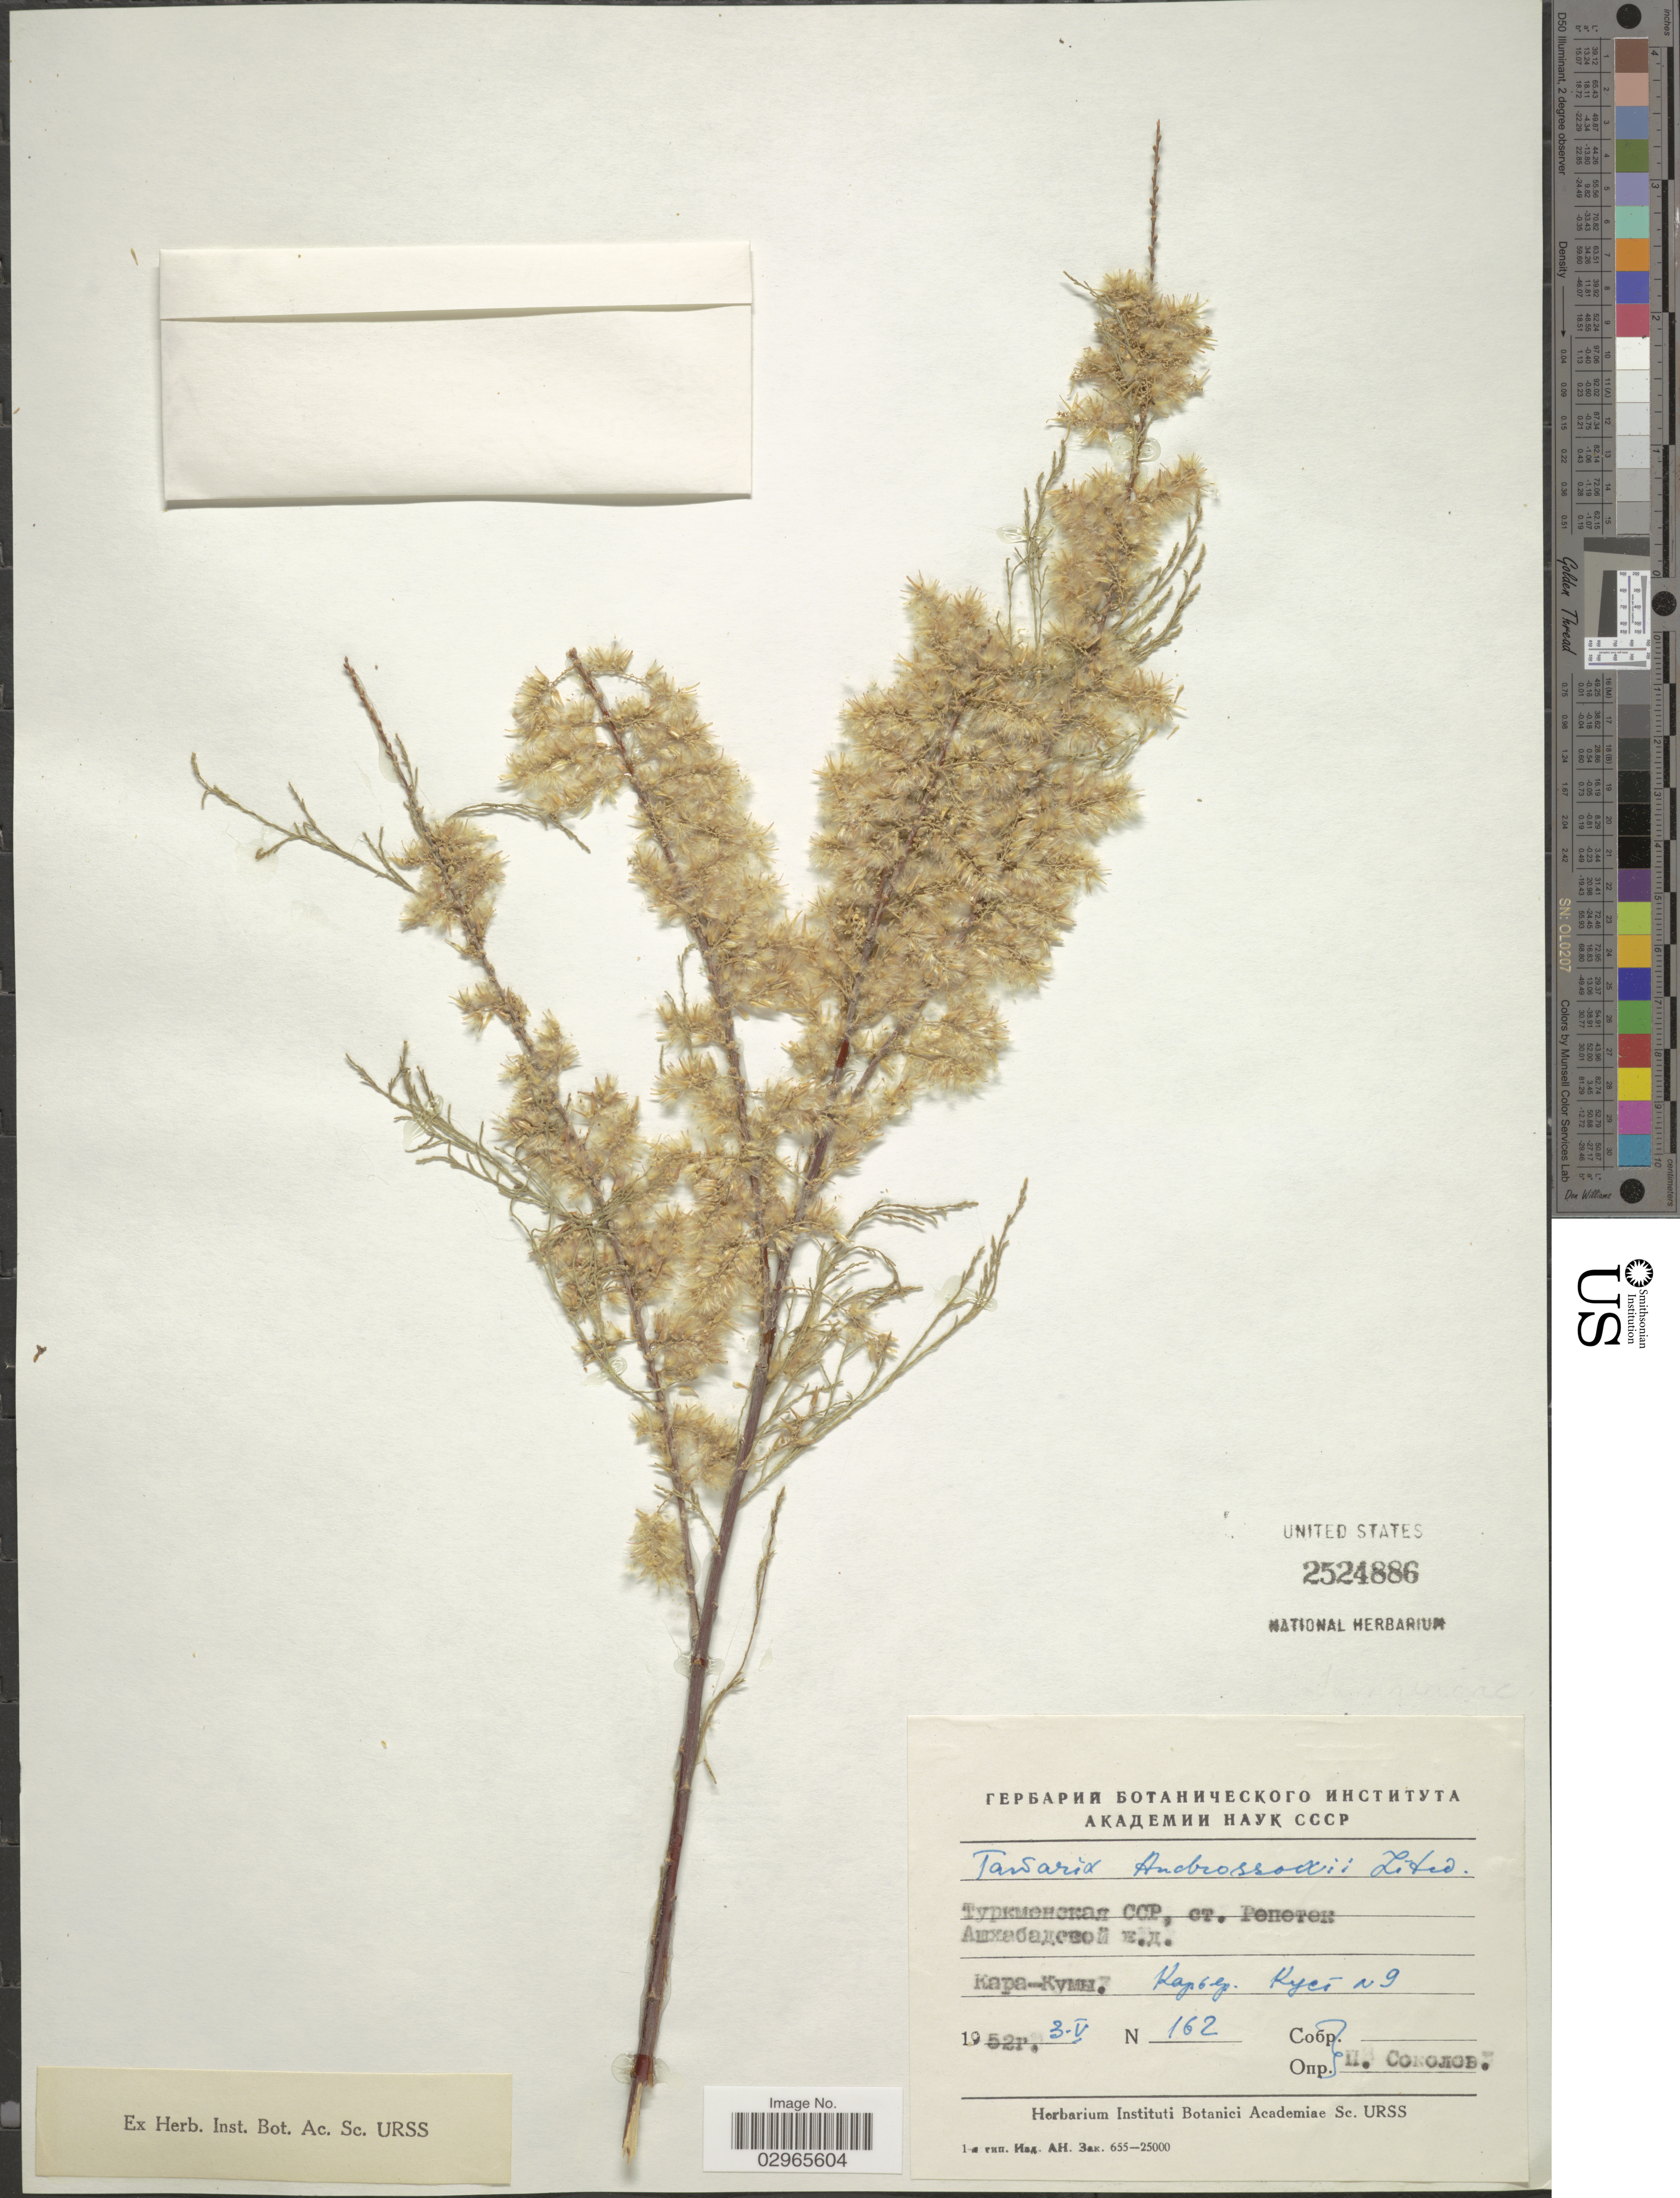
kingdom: Plantae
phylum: Tracheophyta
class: Magnoliopsida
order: Caryophyllales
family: Tamaricaceae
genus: Tamarix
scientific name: Tamarix androssowii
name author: Litv.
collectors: P. Sokolov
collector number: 162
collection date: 1952-05-03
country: Turkmenistan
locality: Repetek Station, Karakum Desert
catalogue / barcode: US 2524886